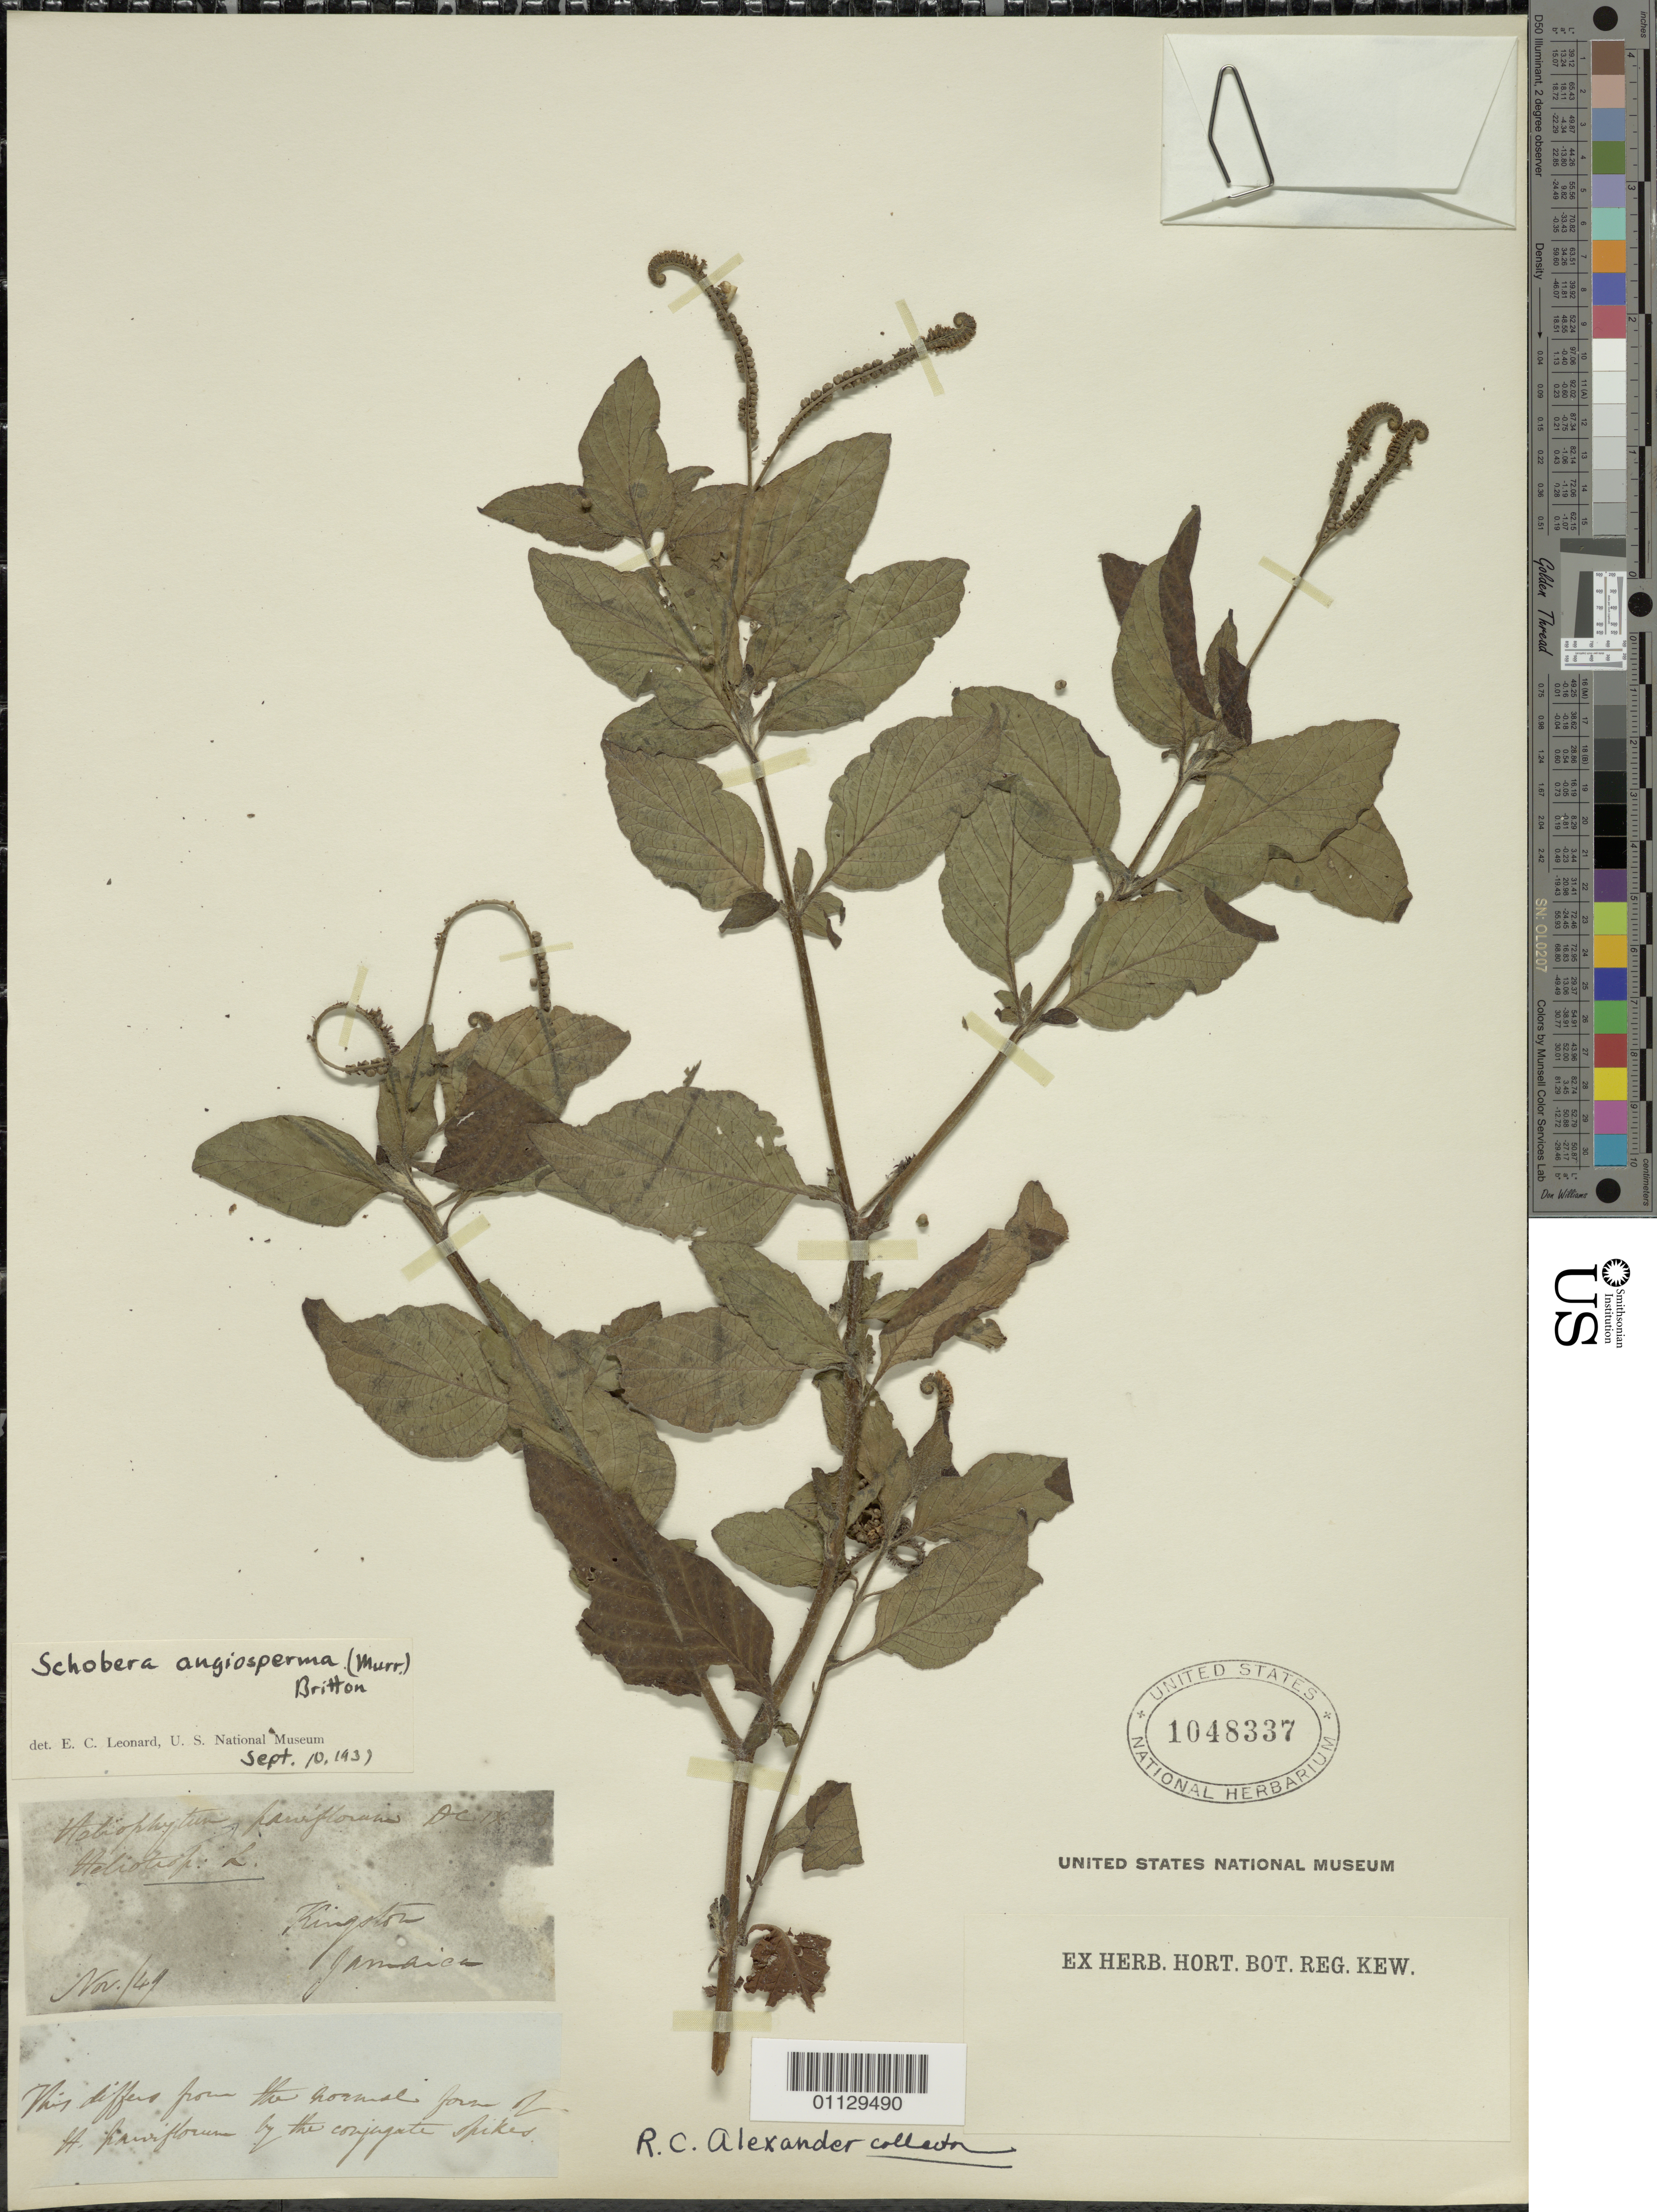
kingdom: Plantae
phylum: Tracheophyta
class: Magnoliopsida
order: Boraginales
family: Heliotropiaceae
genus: Heliotropium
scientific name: Heliotropium portulacoides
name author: DC. ex Bello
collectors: R. C. Alexander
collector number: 149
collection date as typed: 10 Sep 1937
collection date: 1937-09-10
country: Jamaica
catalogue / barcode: US 1048337